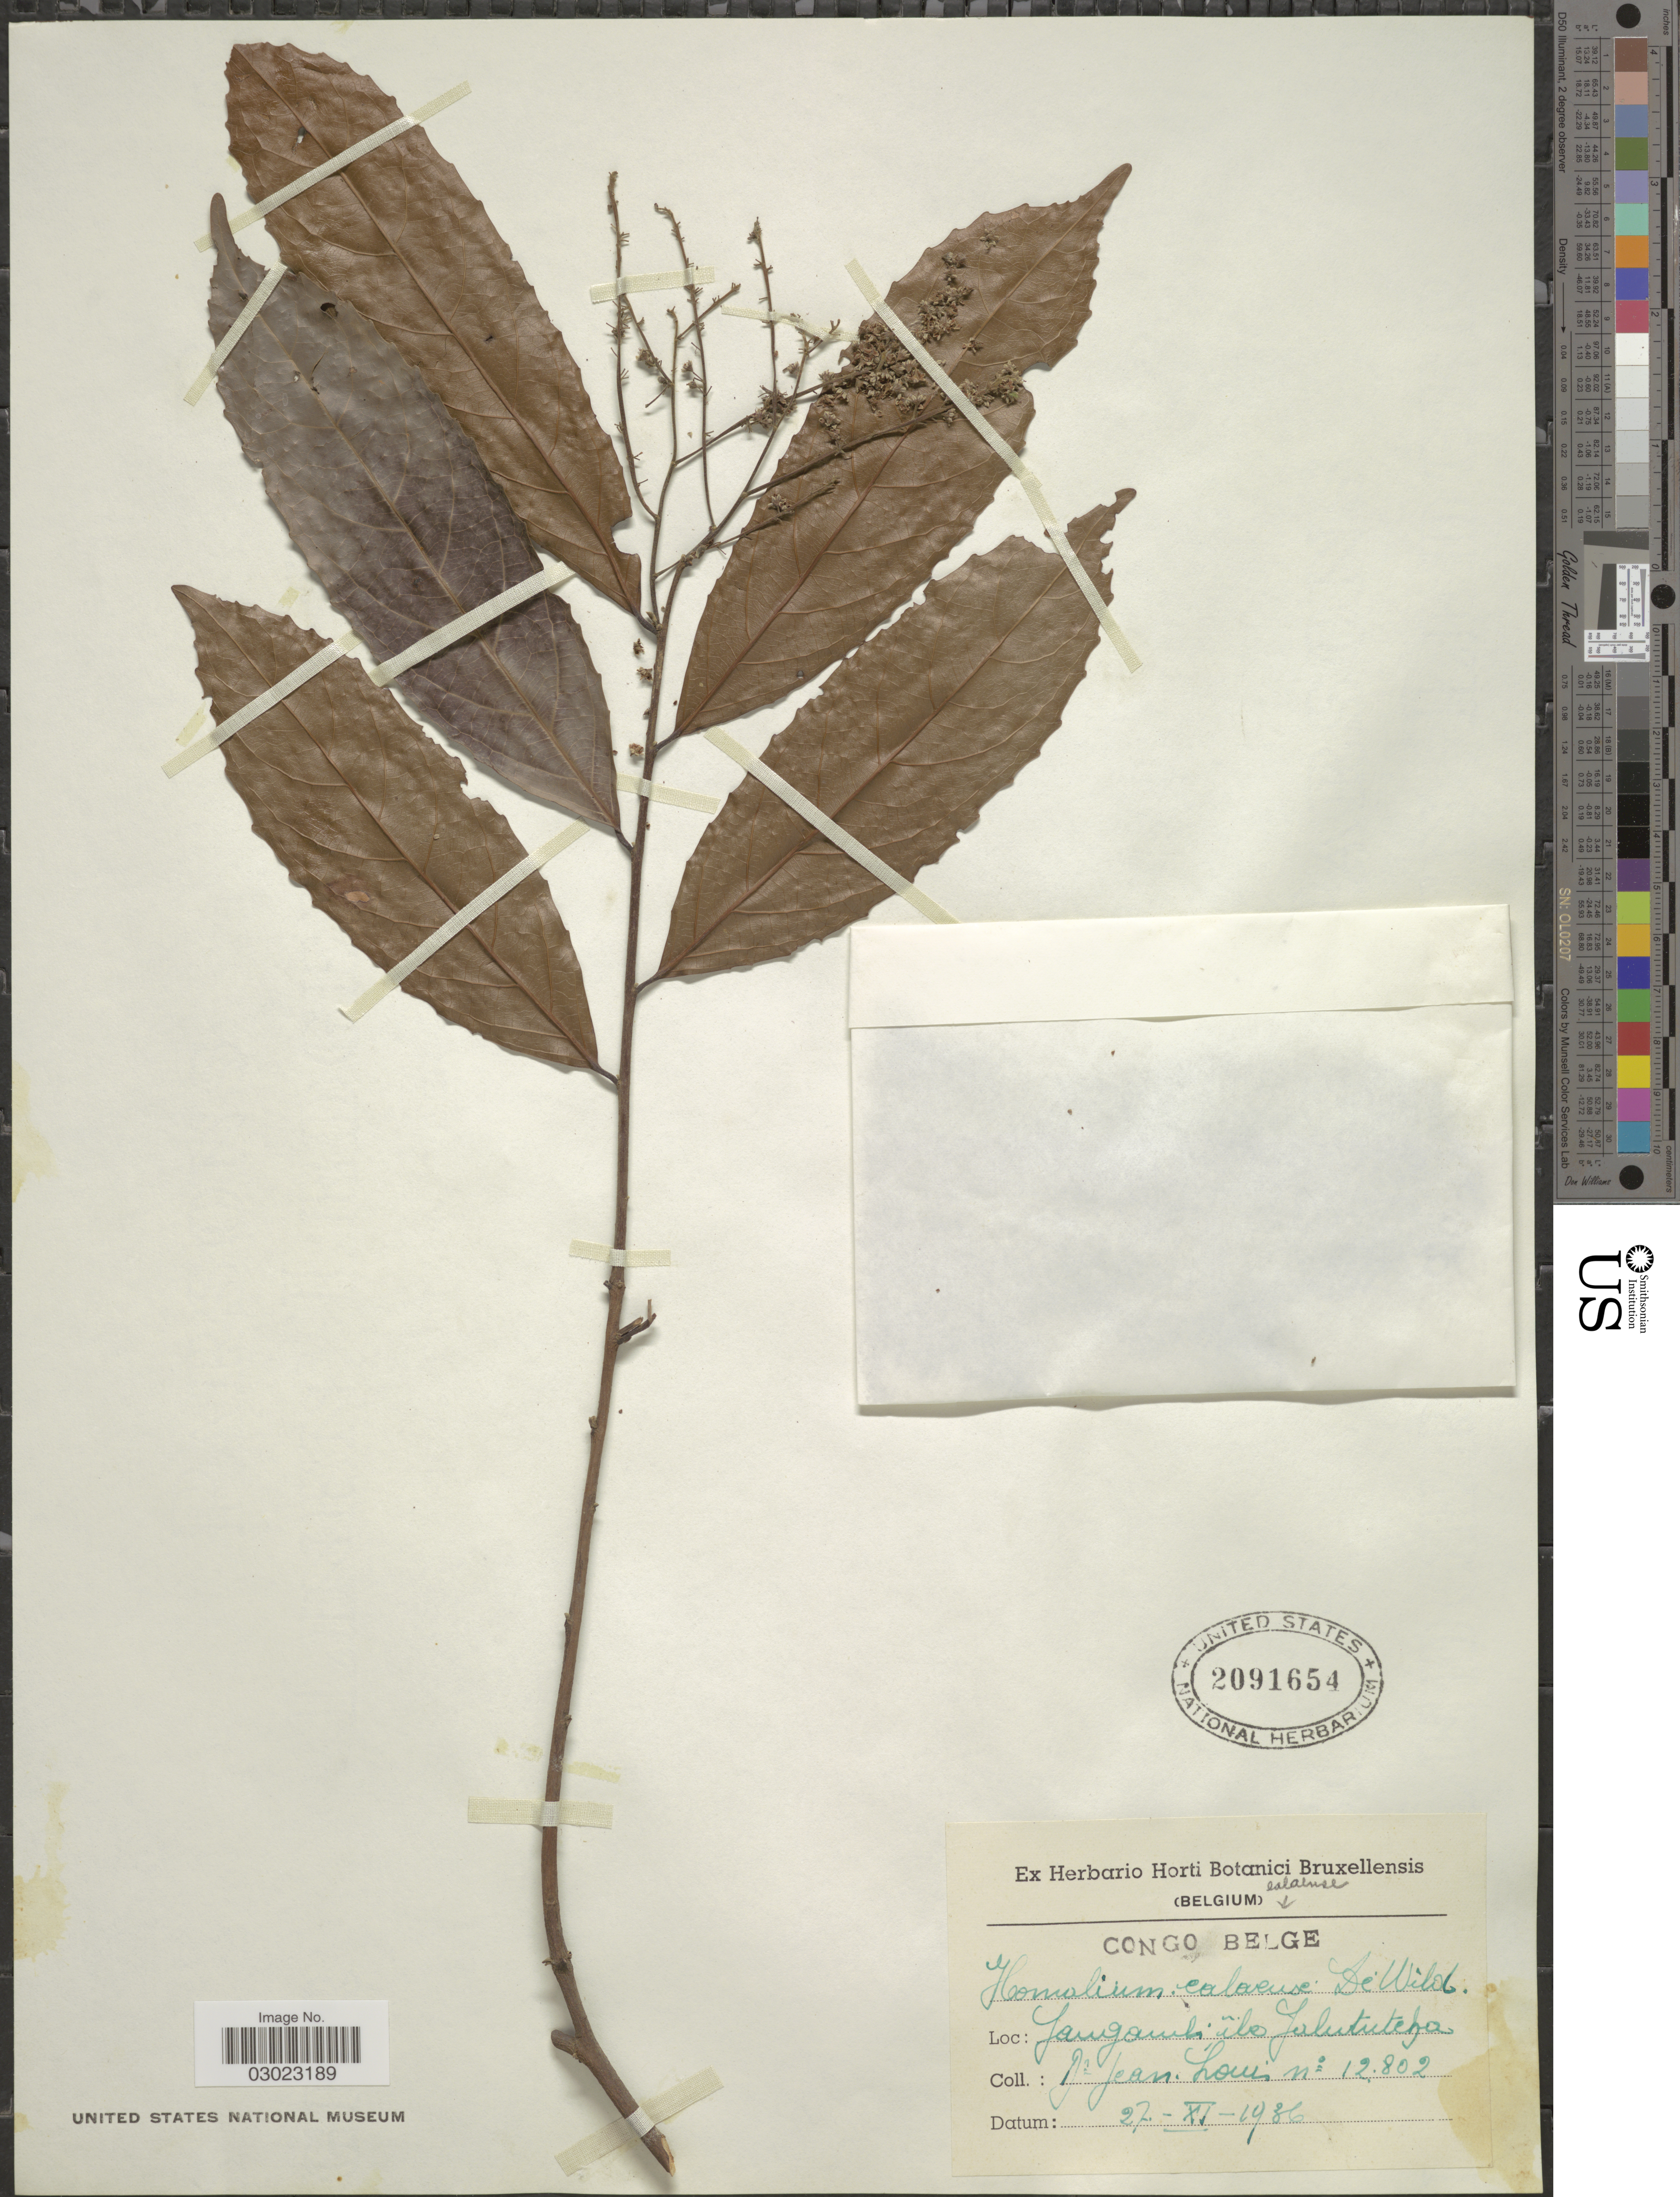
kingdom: Plantae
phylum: Tracheophyta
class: Magnoliopsida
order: Malpighiales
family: Salicaceae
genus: Homalium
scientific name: Homalium ealaense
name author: De Wild.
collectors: J. Louis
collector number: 12802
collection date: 1936-11-27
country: Congo, Democratic Republic of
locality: Congo Belge. Yangambi île Yalututcha.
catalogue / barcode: US 2091654